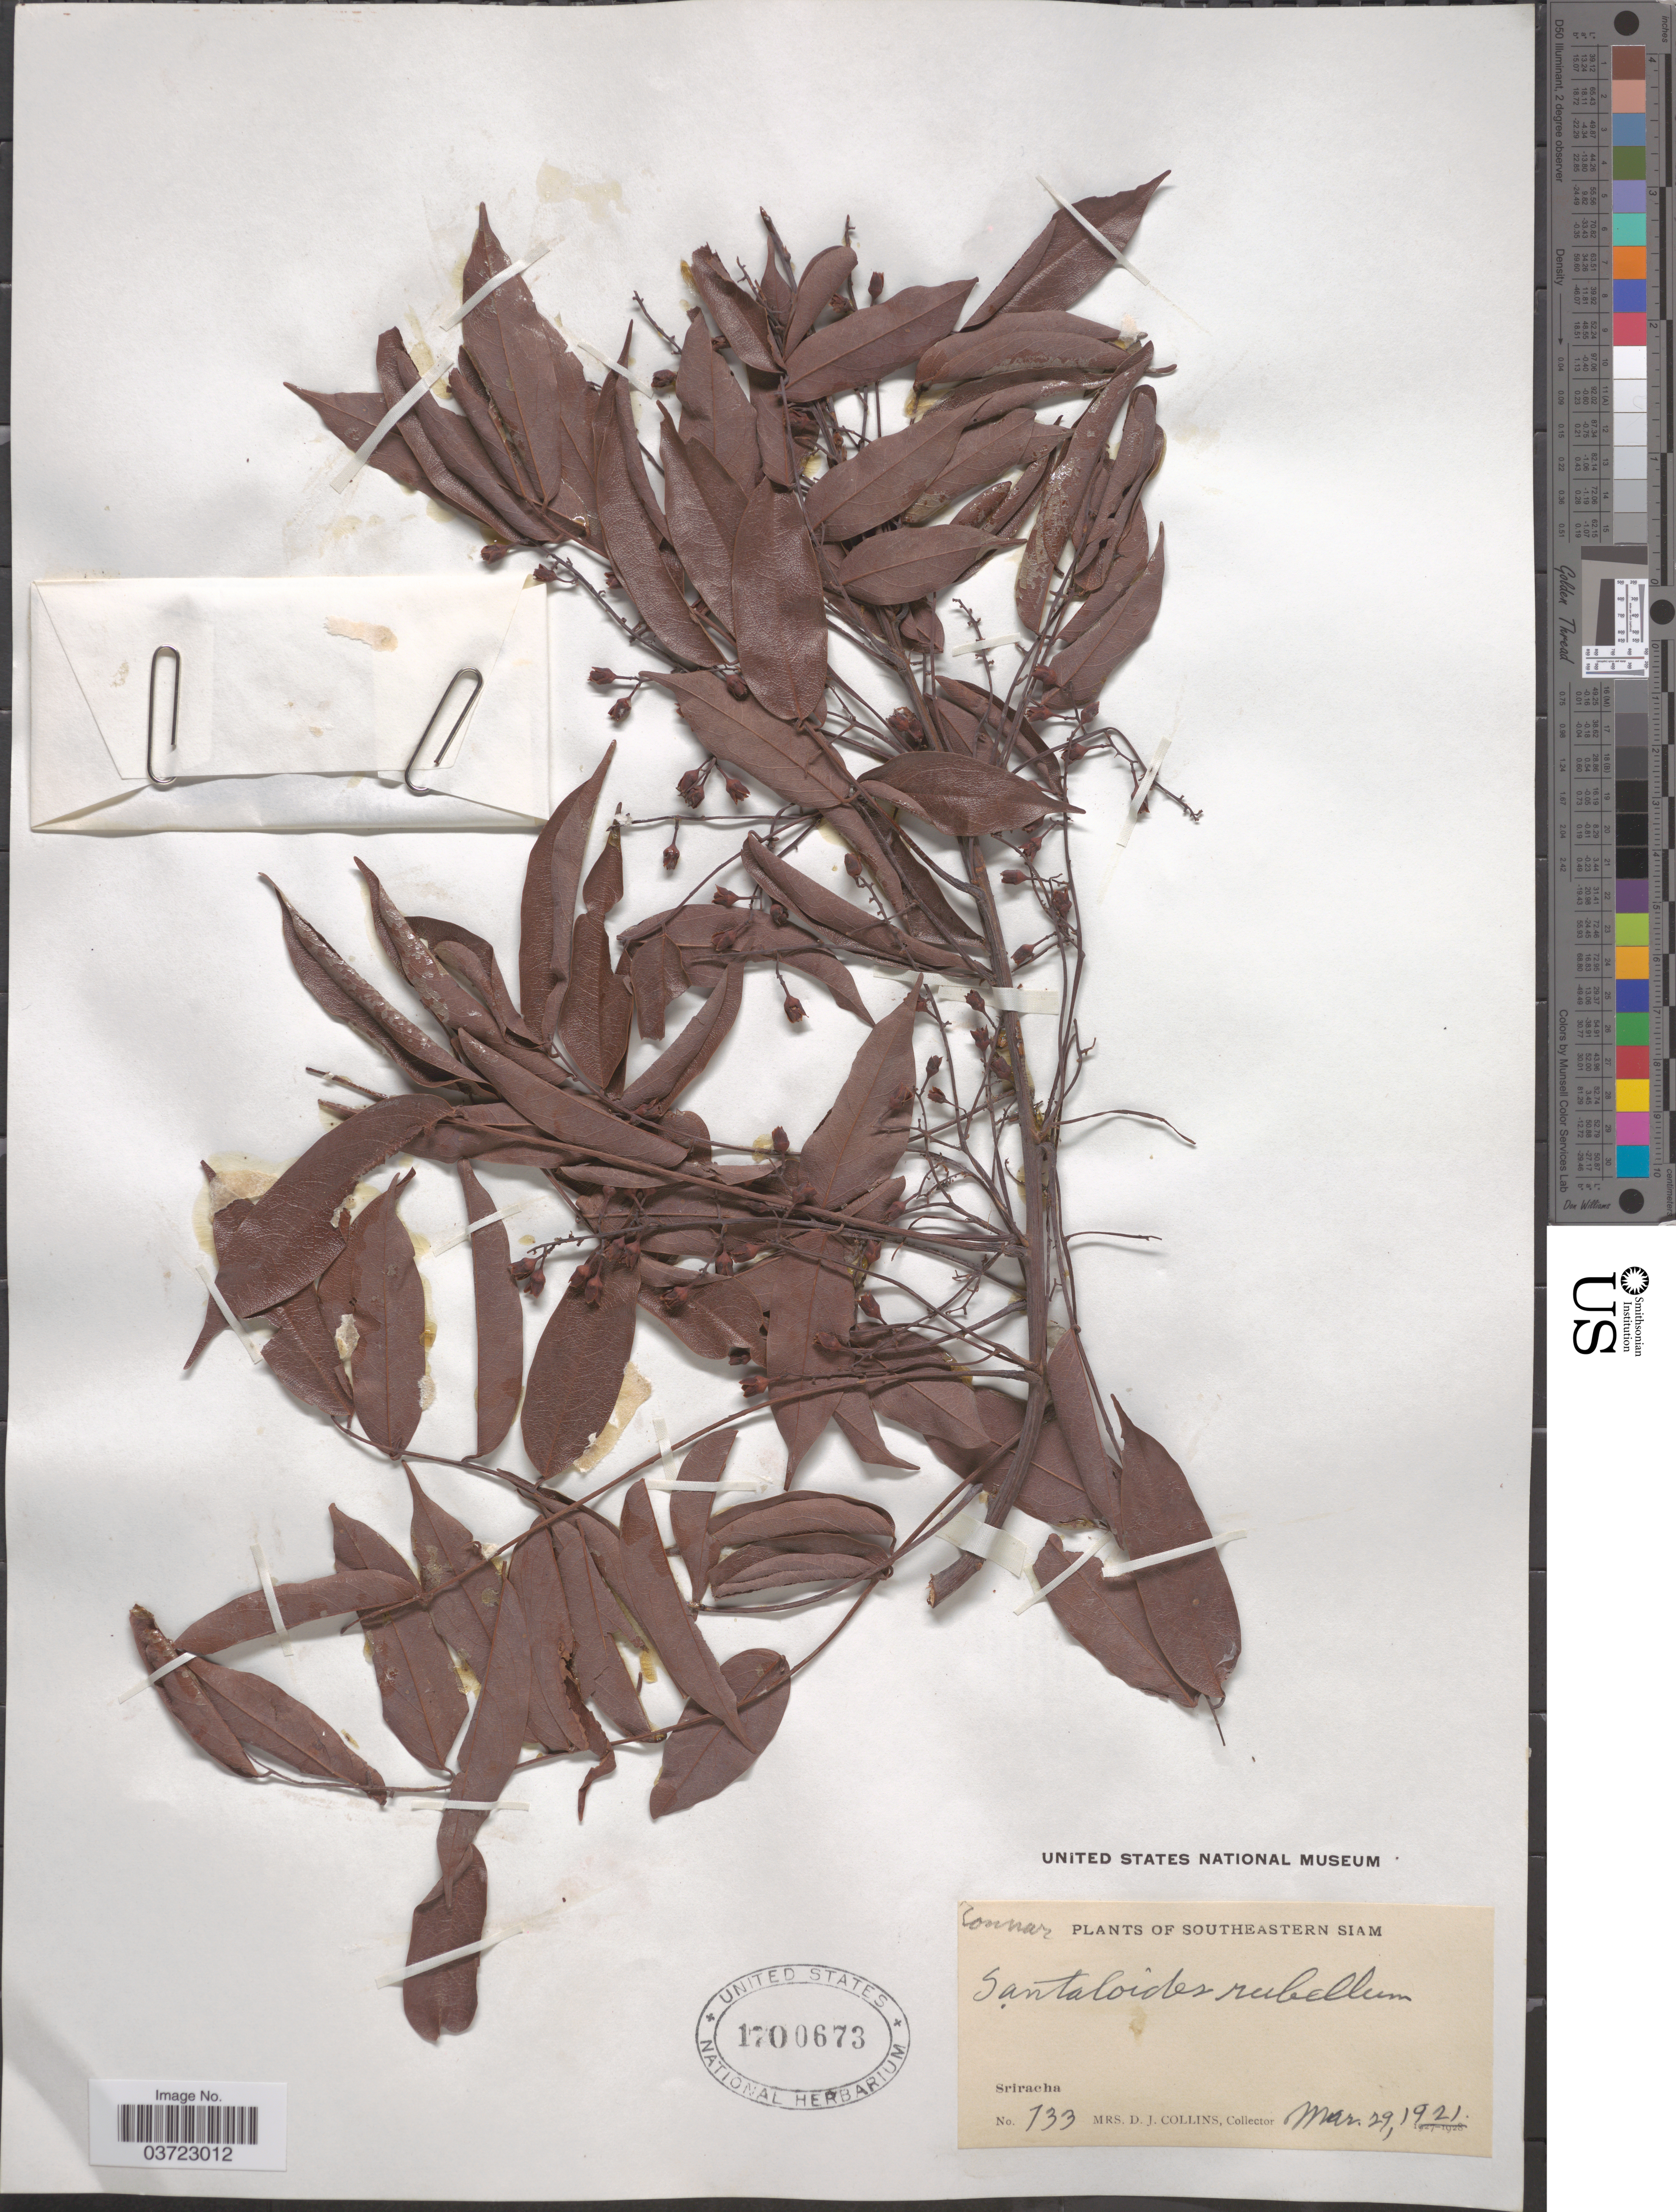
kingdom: Plantae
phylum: Tracheophyta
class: Magnoliopsida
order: Oxalidales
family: Connaraceae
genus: Rourea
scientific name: Rourea minor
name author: (Gaertn.) Leenh.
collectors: Mrs. D. J. Collins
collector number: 733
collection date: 1921-03-29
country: Thailand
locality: Southeastern Siam. Sriracha.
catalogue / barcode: US 1700673